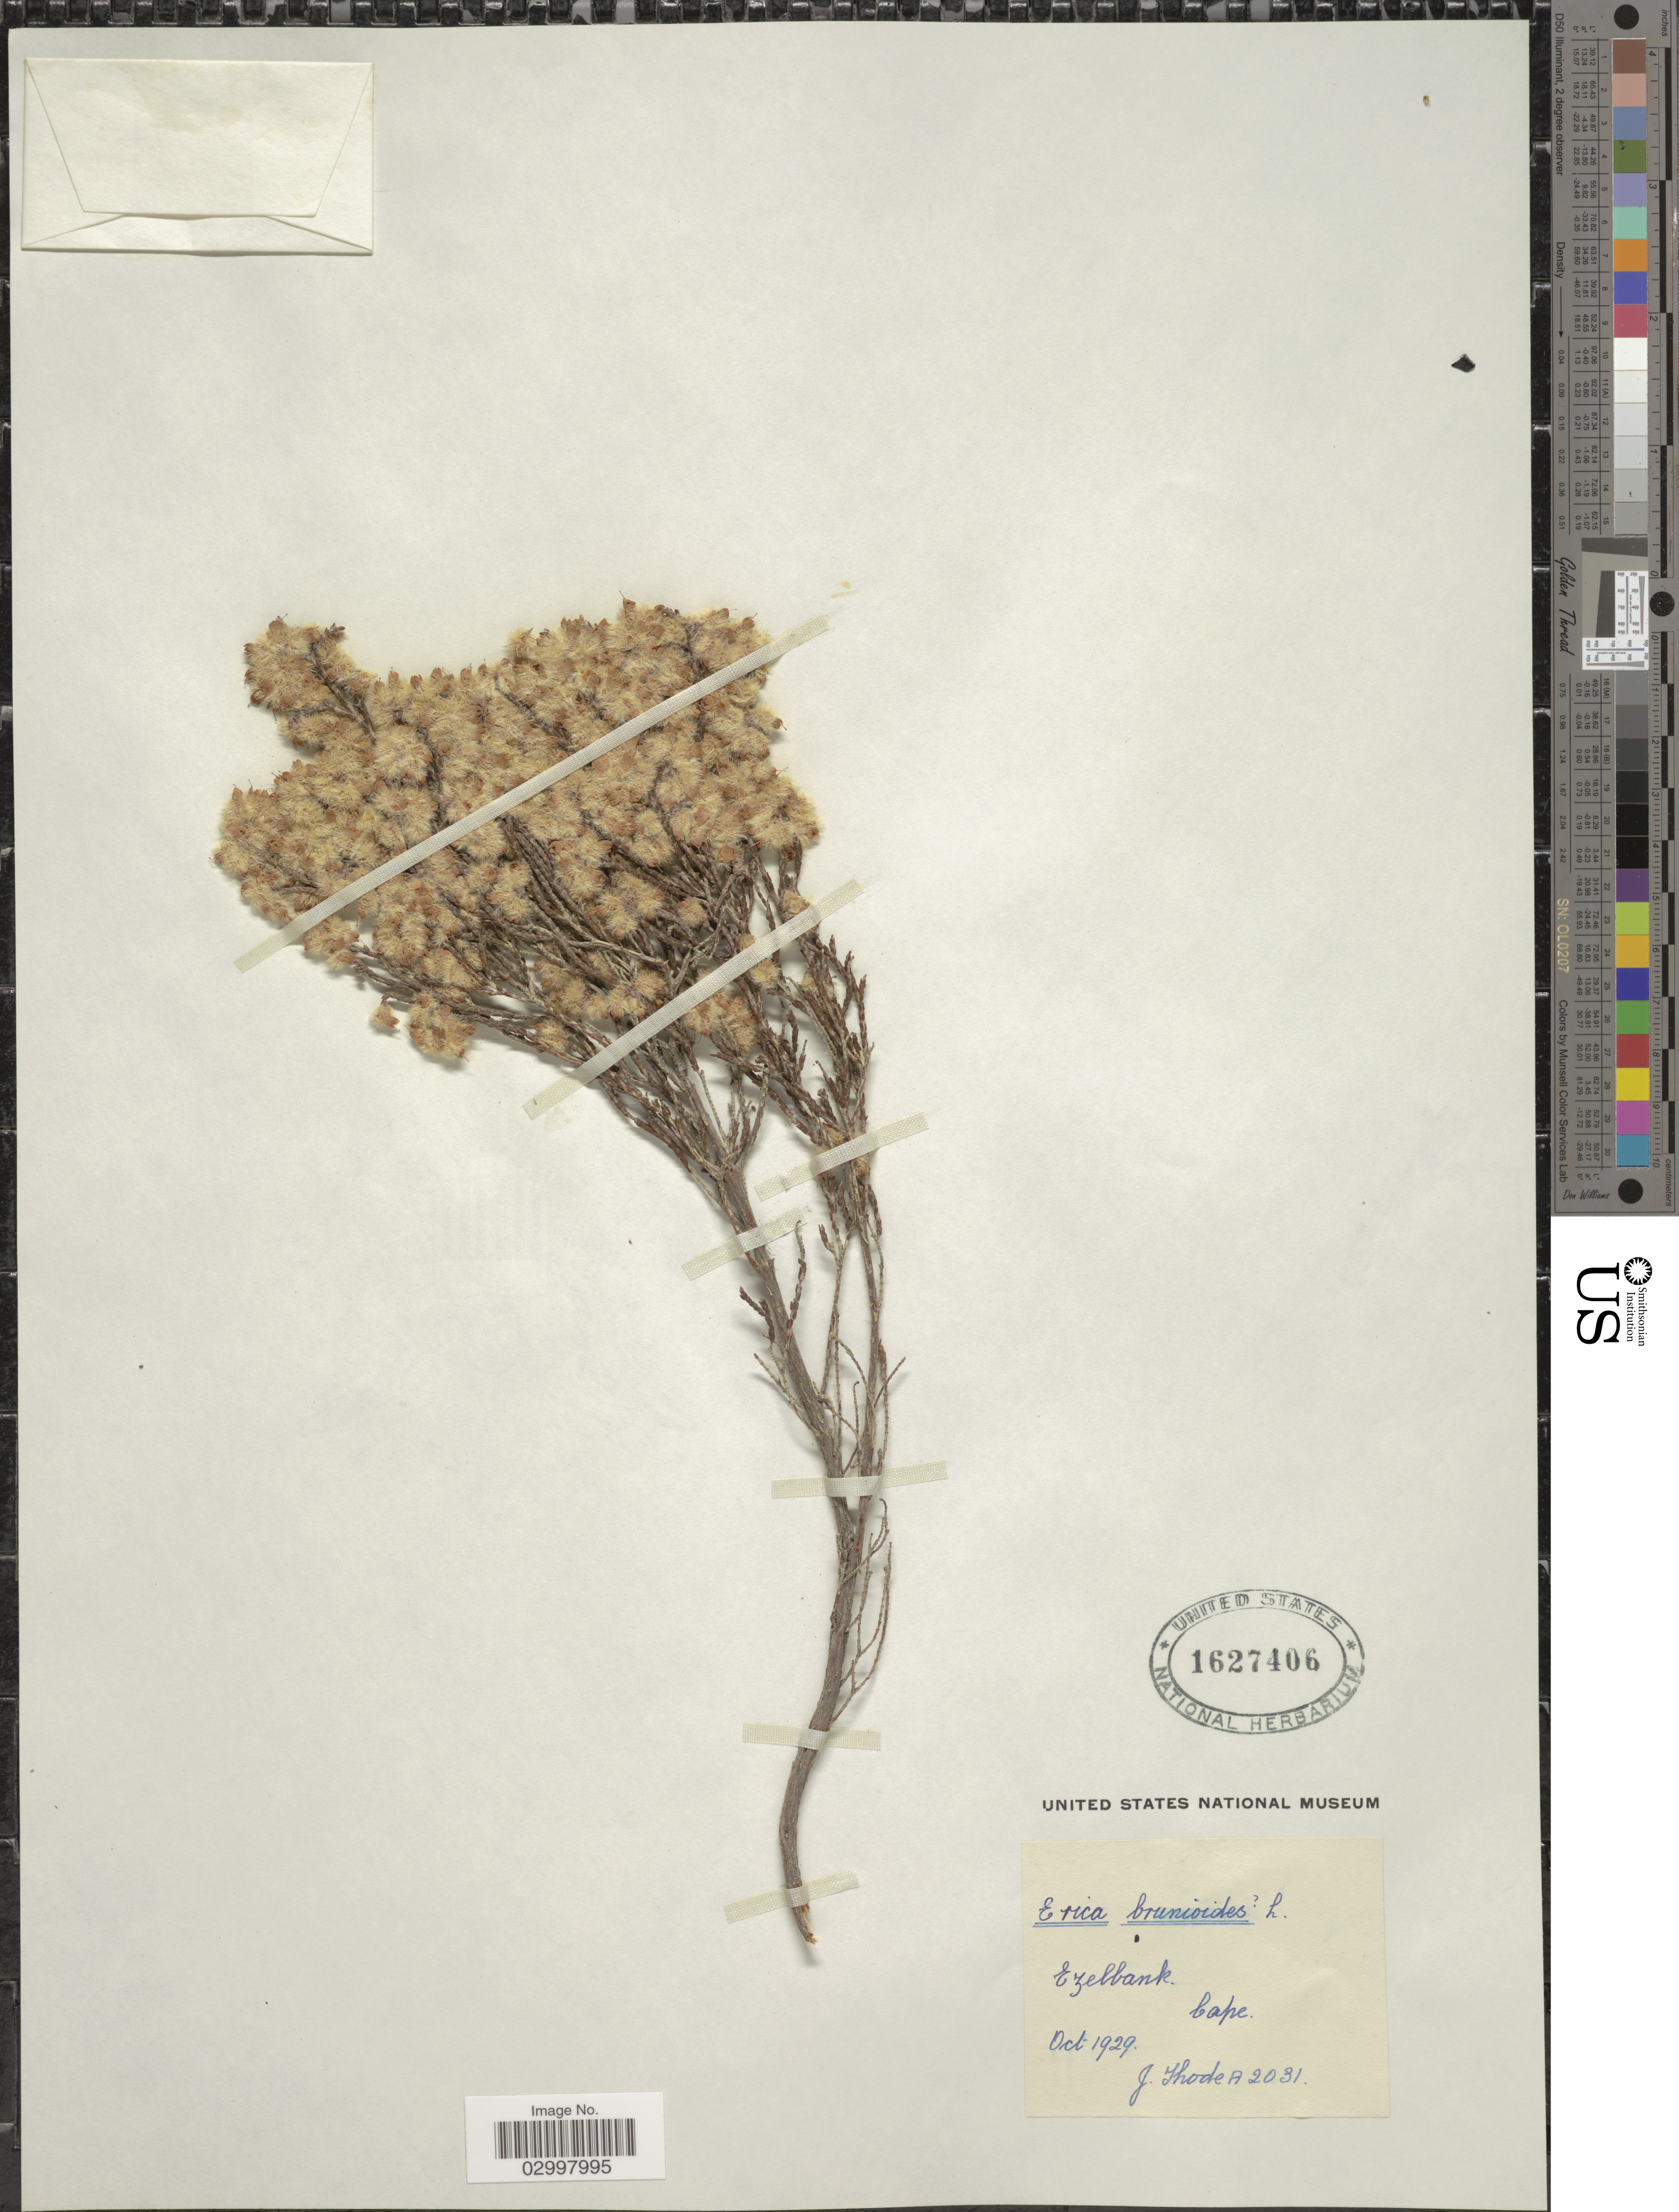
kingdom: Plantae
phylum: Tracheophyta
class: Magnoliopsida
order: Ericales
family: Ericaceae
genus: Erica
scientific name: Erica bruniodes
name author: L.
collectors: J. Thode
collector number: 2031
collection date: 1929-10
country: South Africa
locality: Ezelbank. Cape.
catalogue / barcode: US 1627406